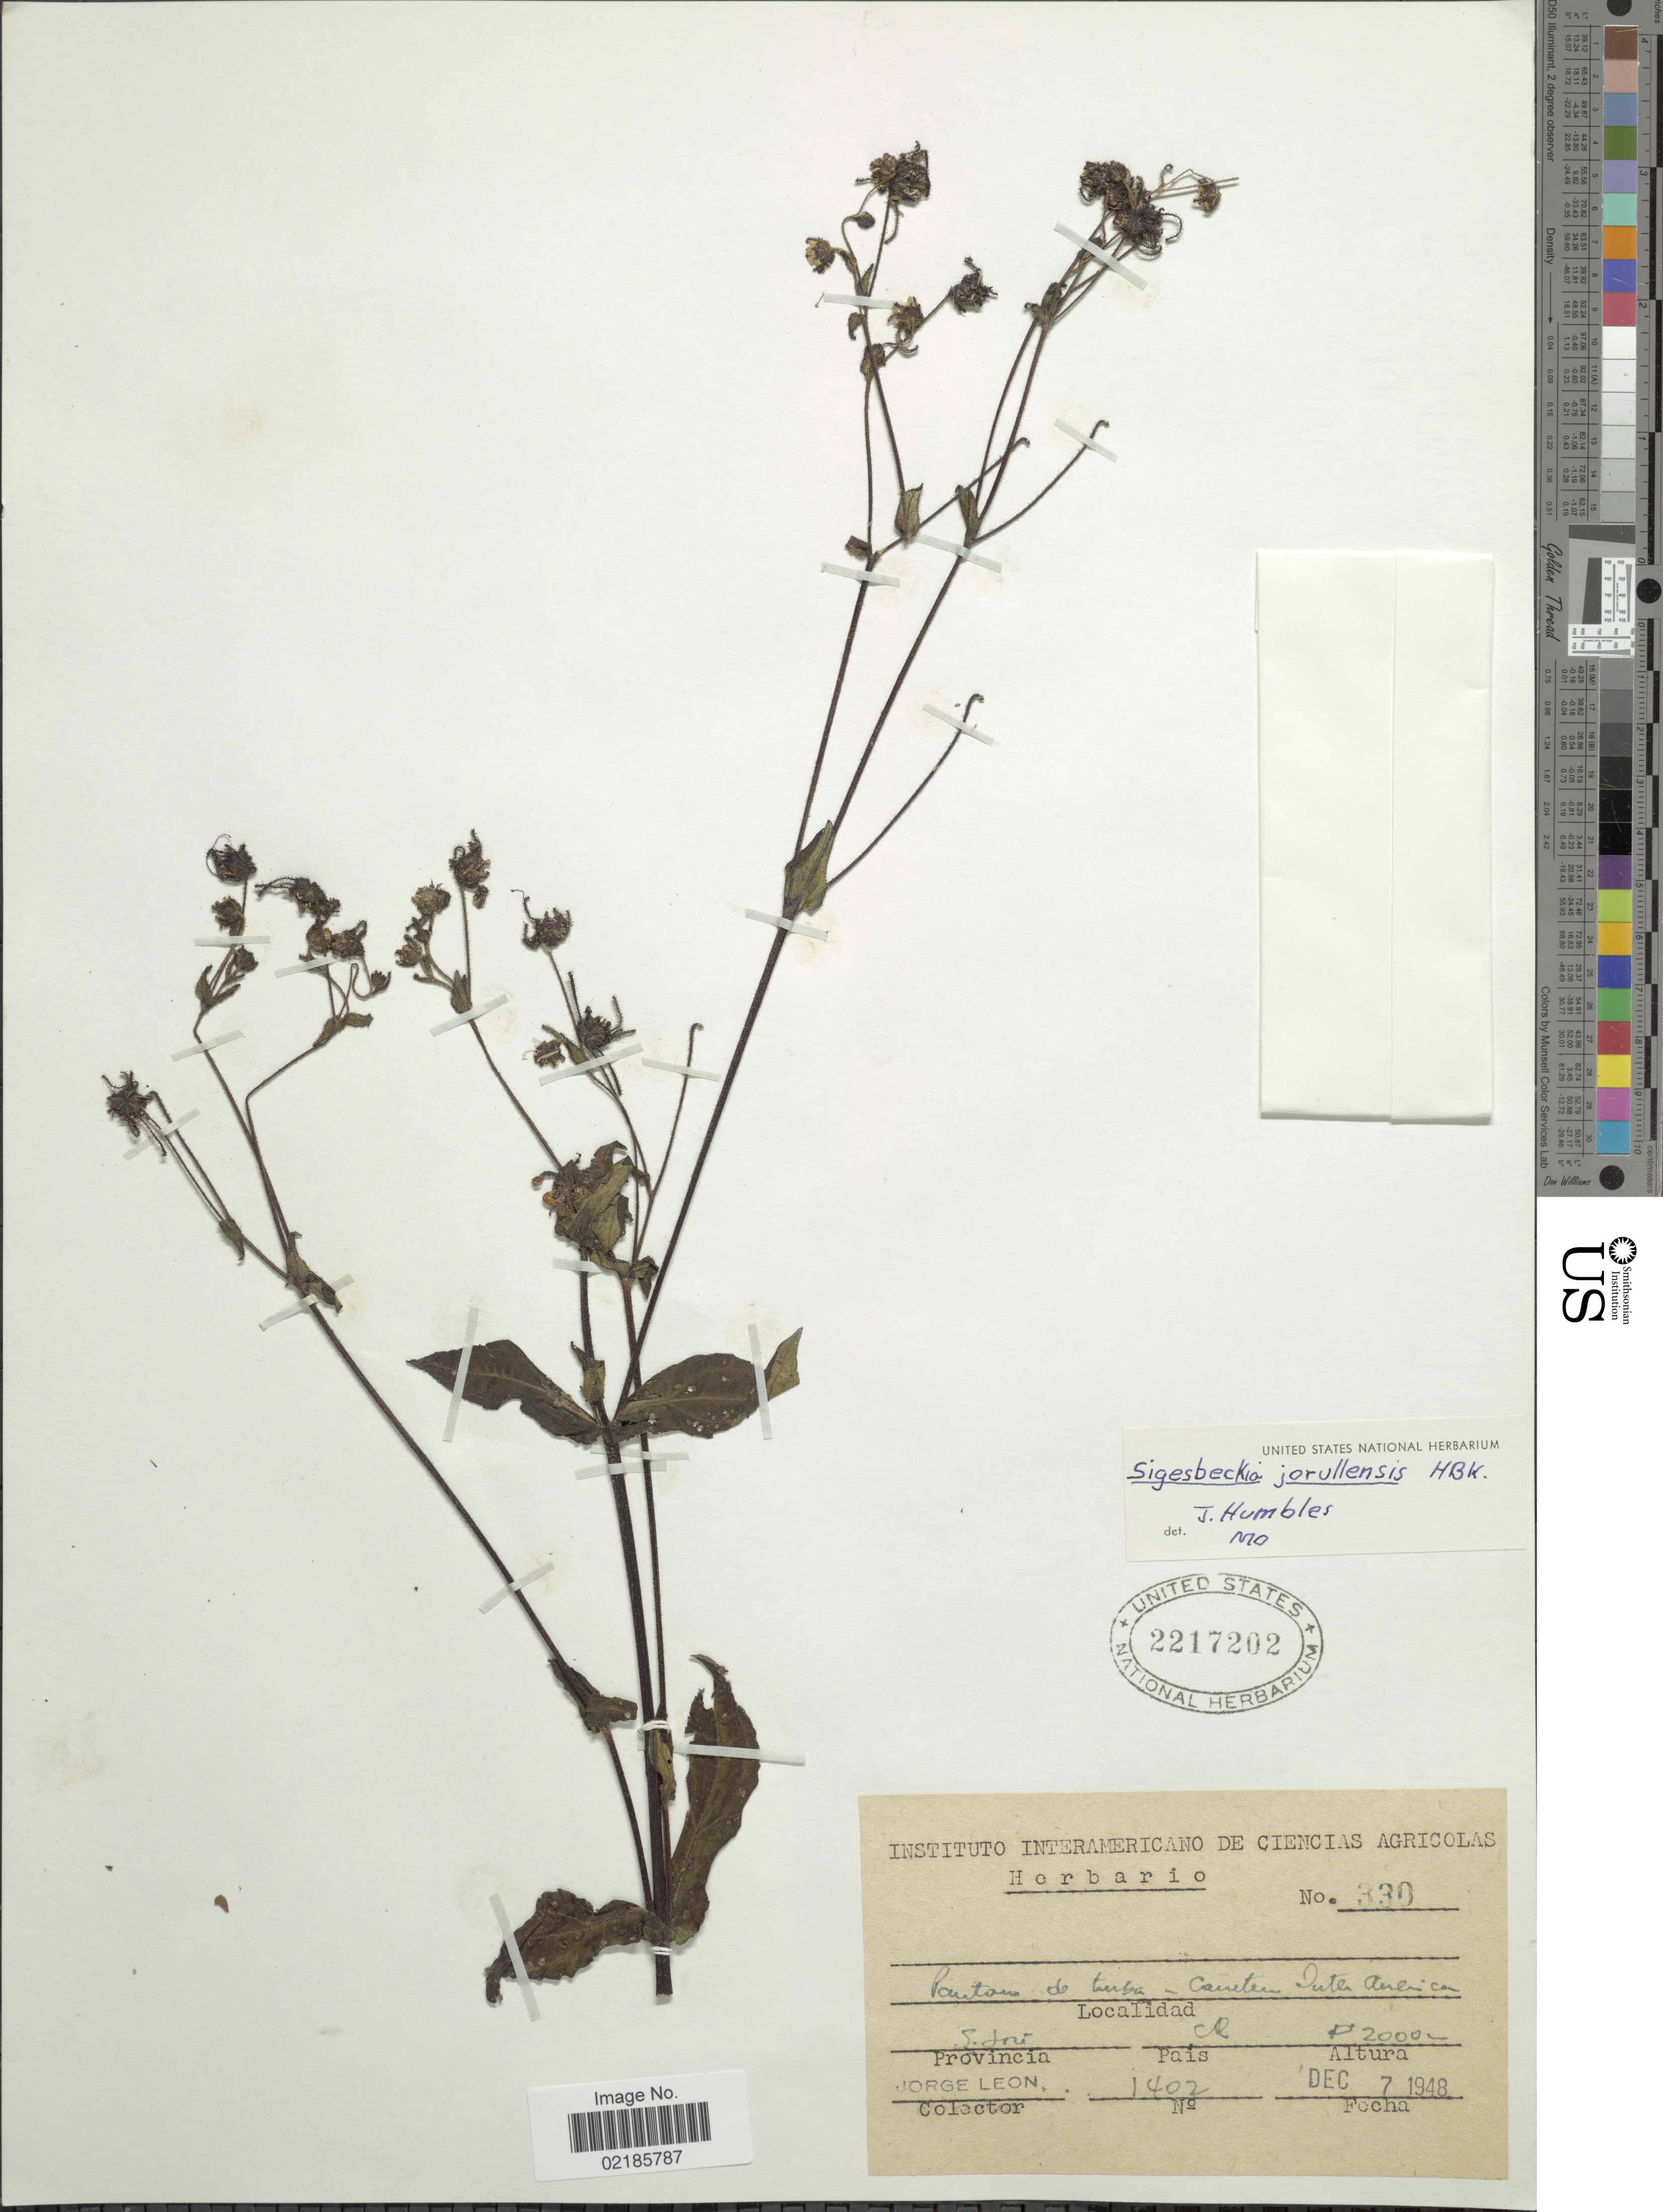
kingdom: Plantae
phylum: Tracheophyta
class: Magnoliopsida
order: Asterales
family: Asteraceae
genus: Sigesbeckia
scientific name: Sigesbeckia jorullensis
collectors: J. León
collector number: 330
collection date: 1948-12-07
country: Costa Rica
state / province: San José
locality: Pantano de turba - Carreterra Interamericana, Provincia S. José, Pais C.R.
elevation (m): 2000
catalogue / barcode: US 2217202